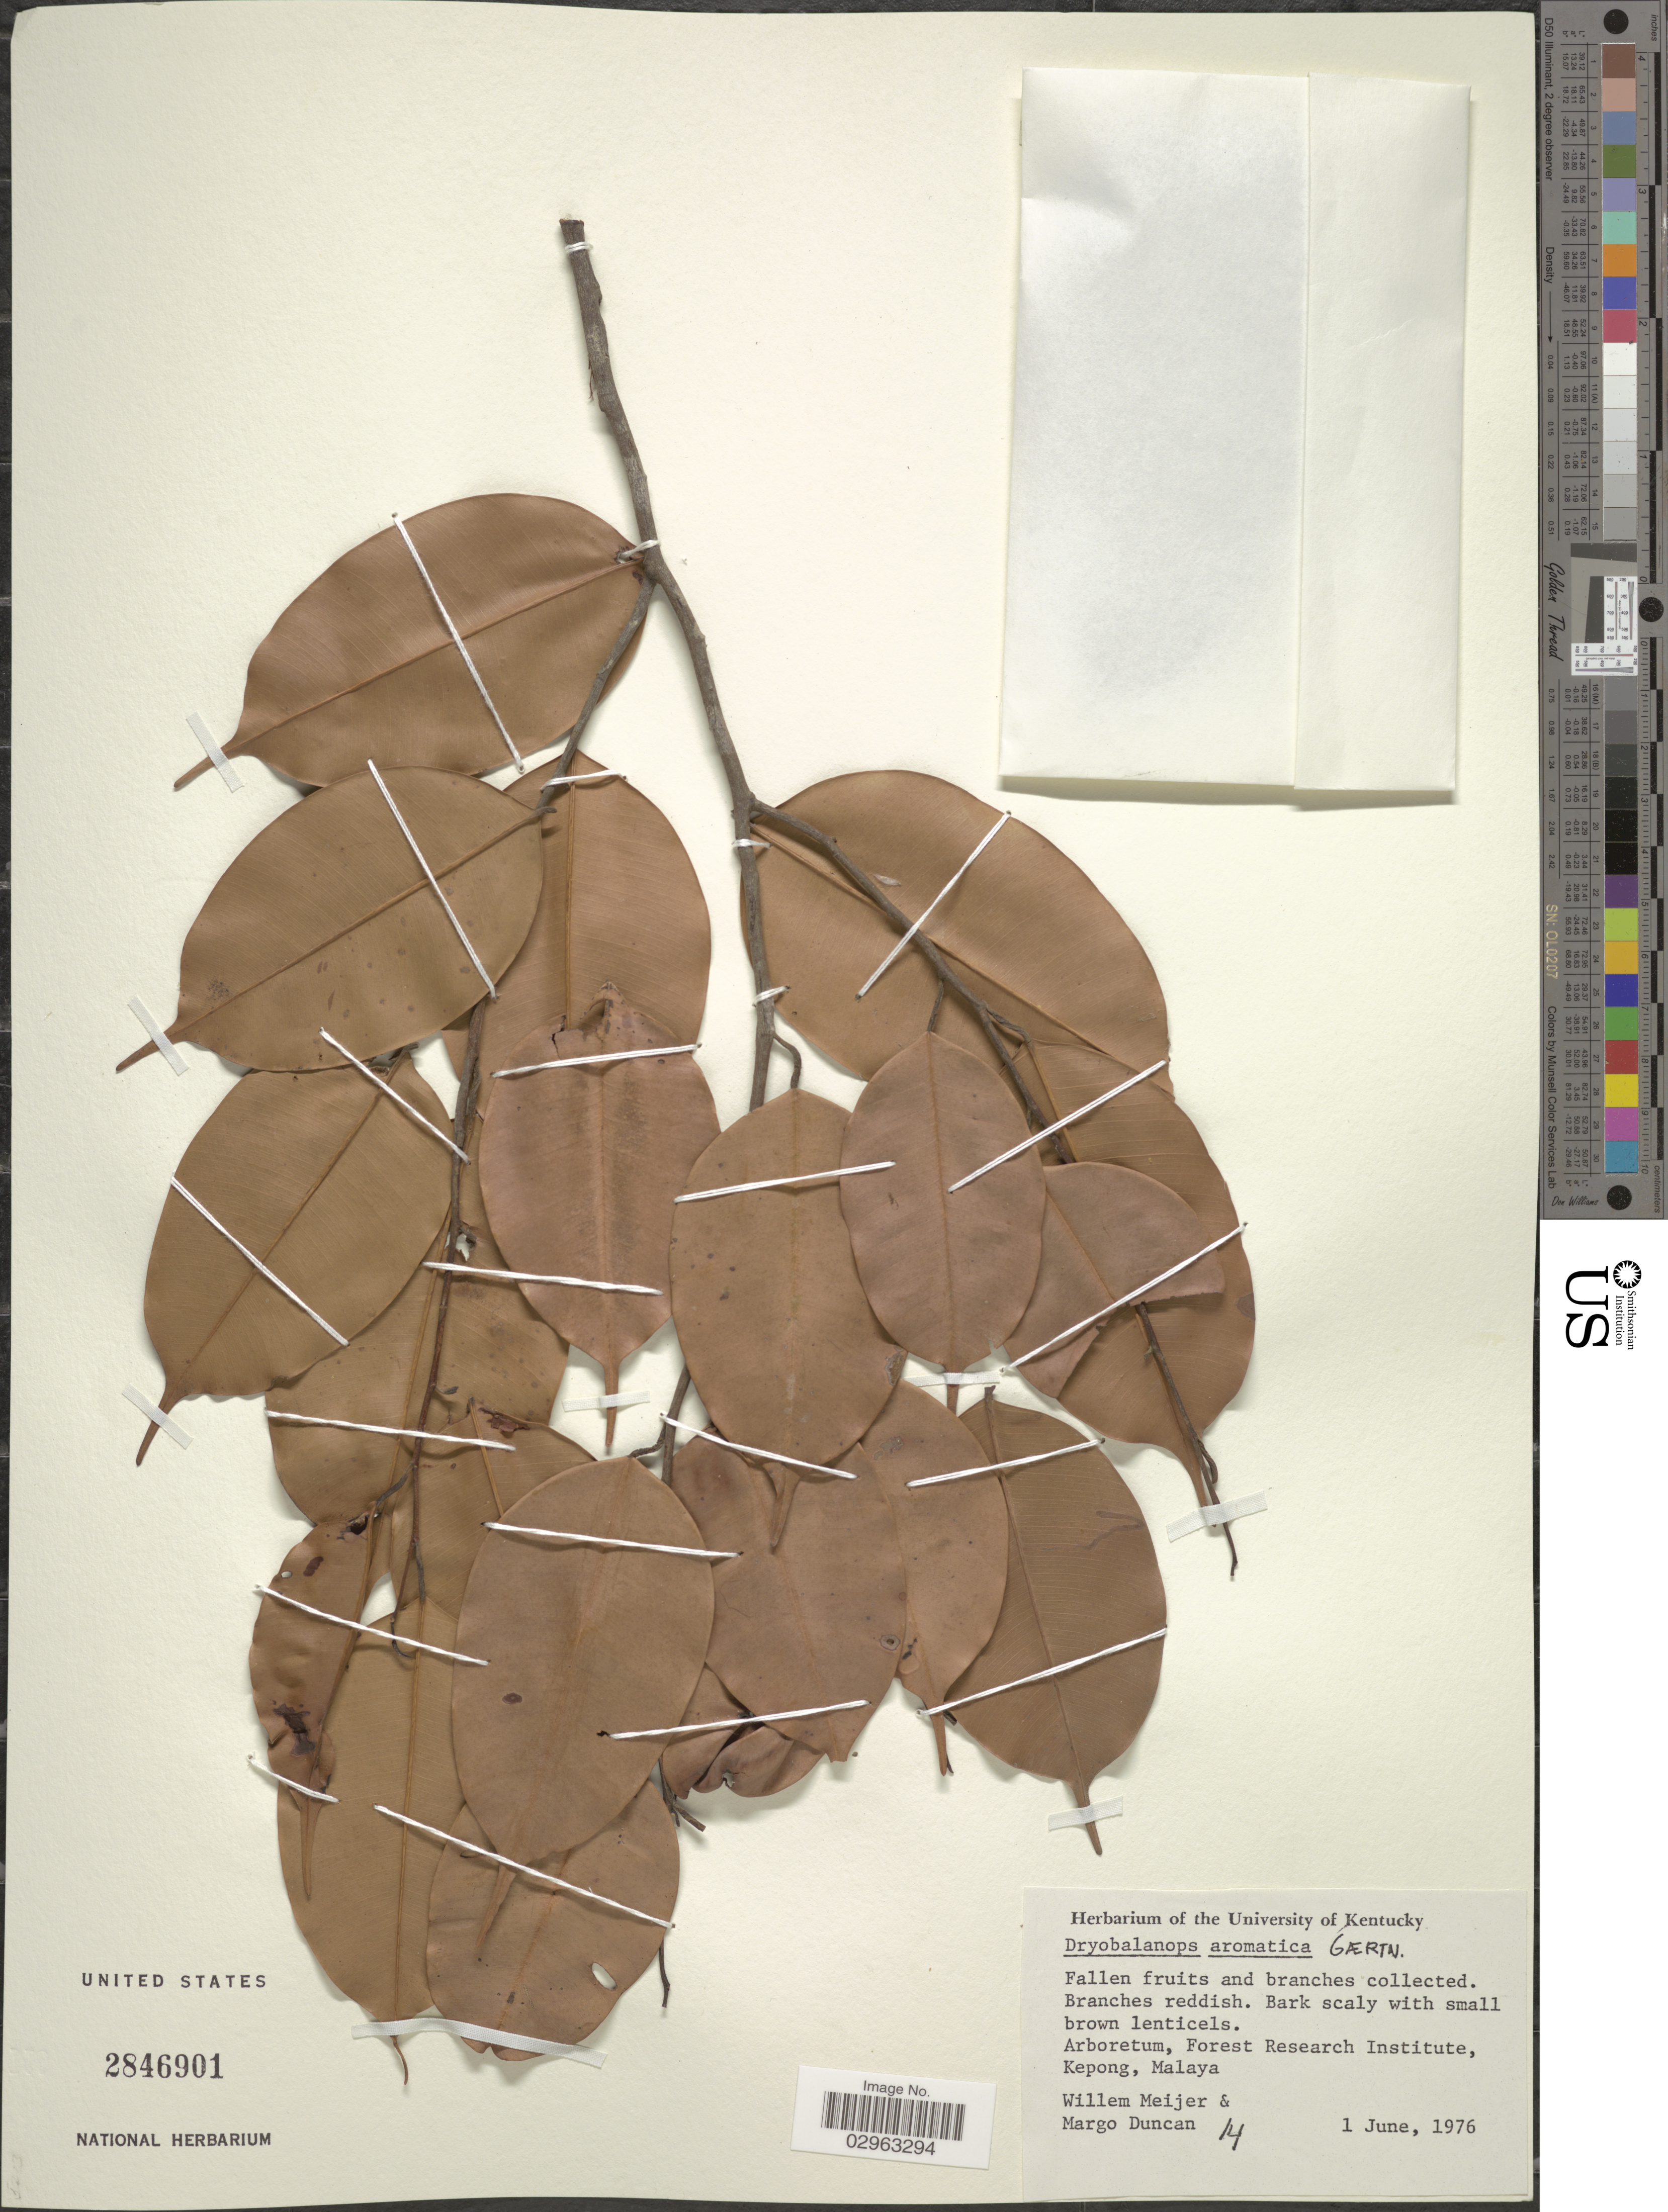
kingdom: Plantae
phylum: Tracheophyta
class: Magnoliopsida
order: Malvales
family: Dipterocarpaceae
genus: Dryobalanops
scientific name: Dryobalanops aromatica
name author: C.F. Gaertn.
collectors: W. Meijer & M. Duncan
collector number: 14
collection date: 1976-06-01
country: Malaysia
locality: Arboretum, Forest Research Institute, Kepong, Malaya.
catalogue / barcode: US 2846901